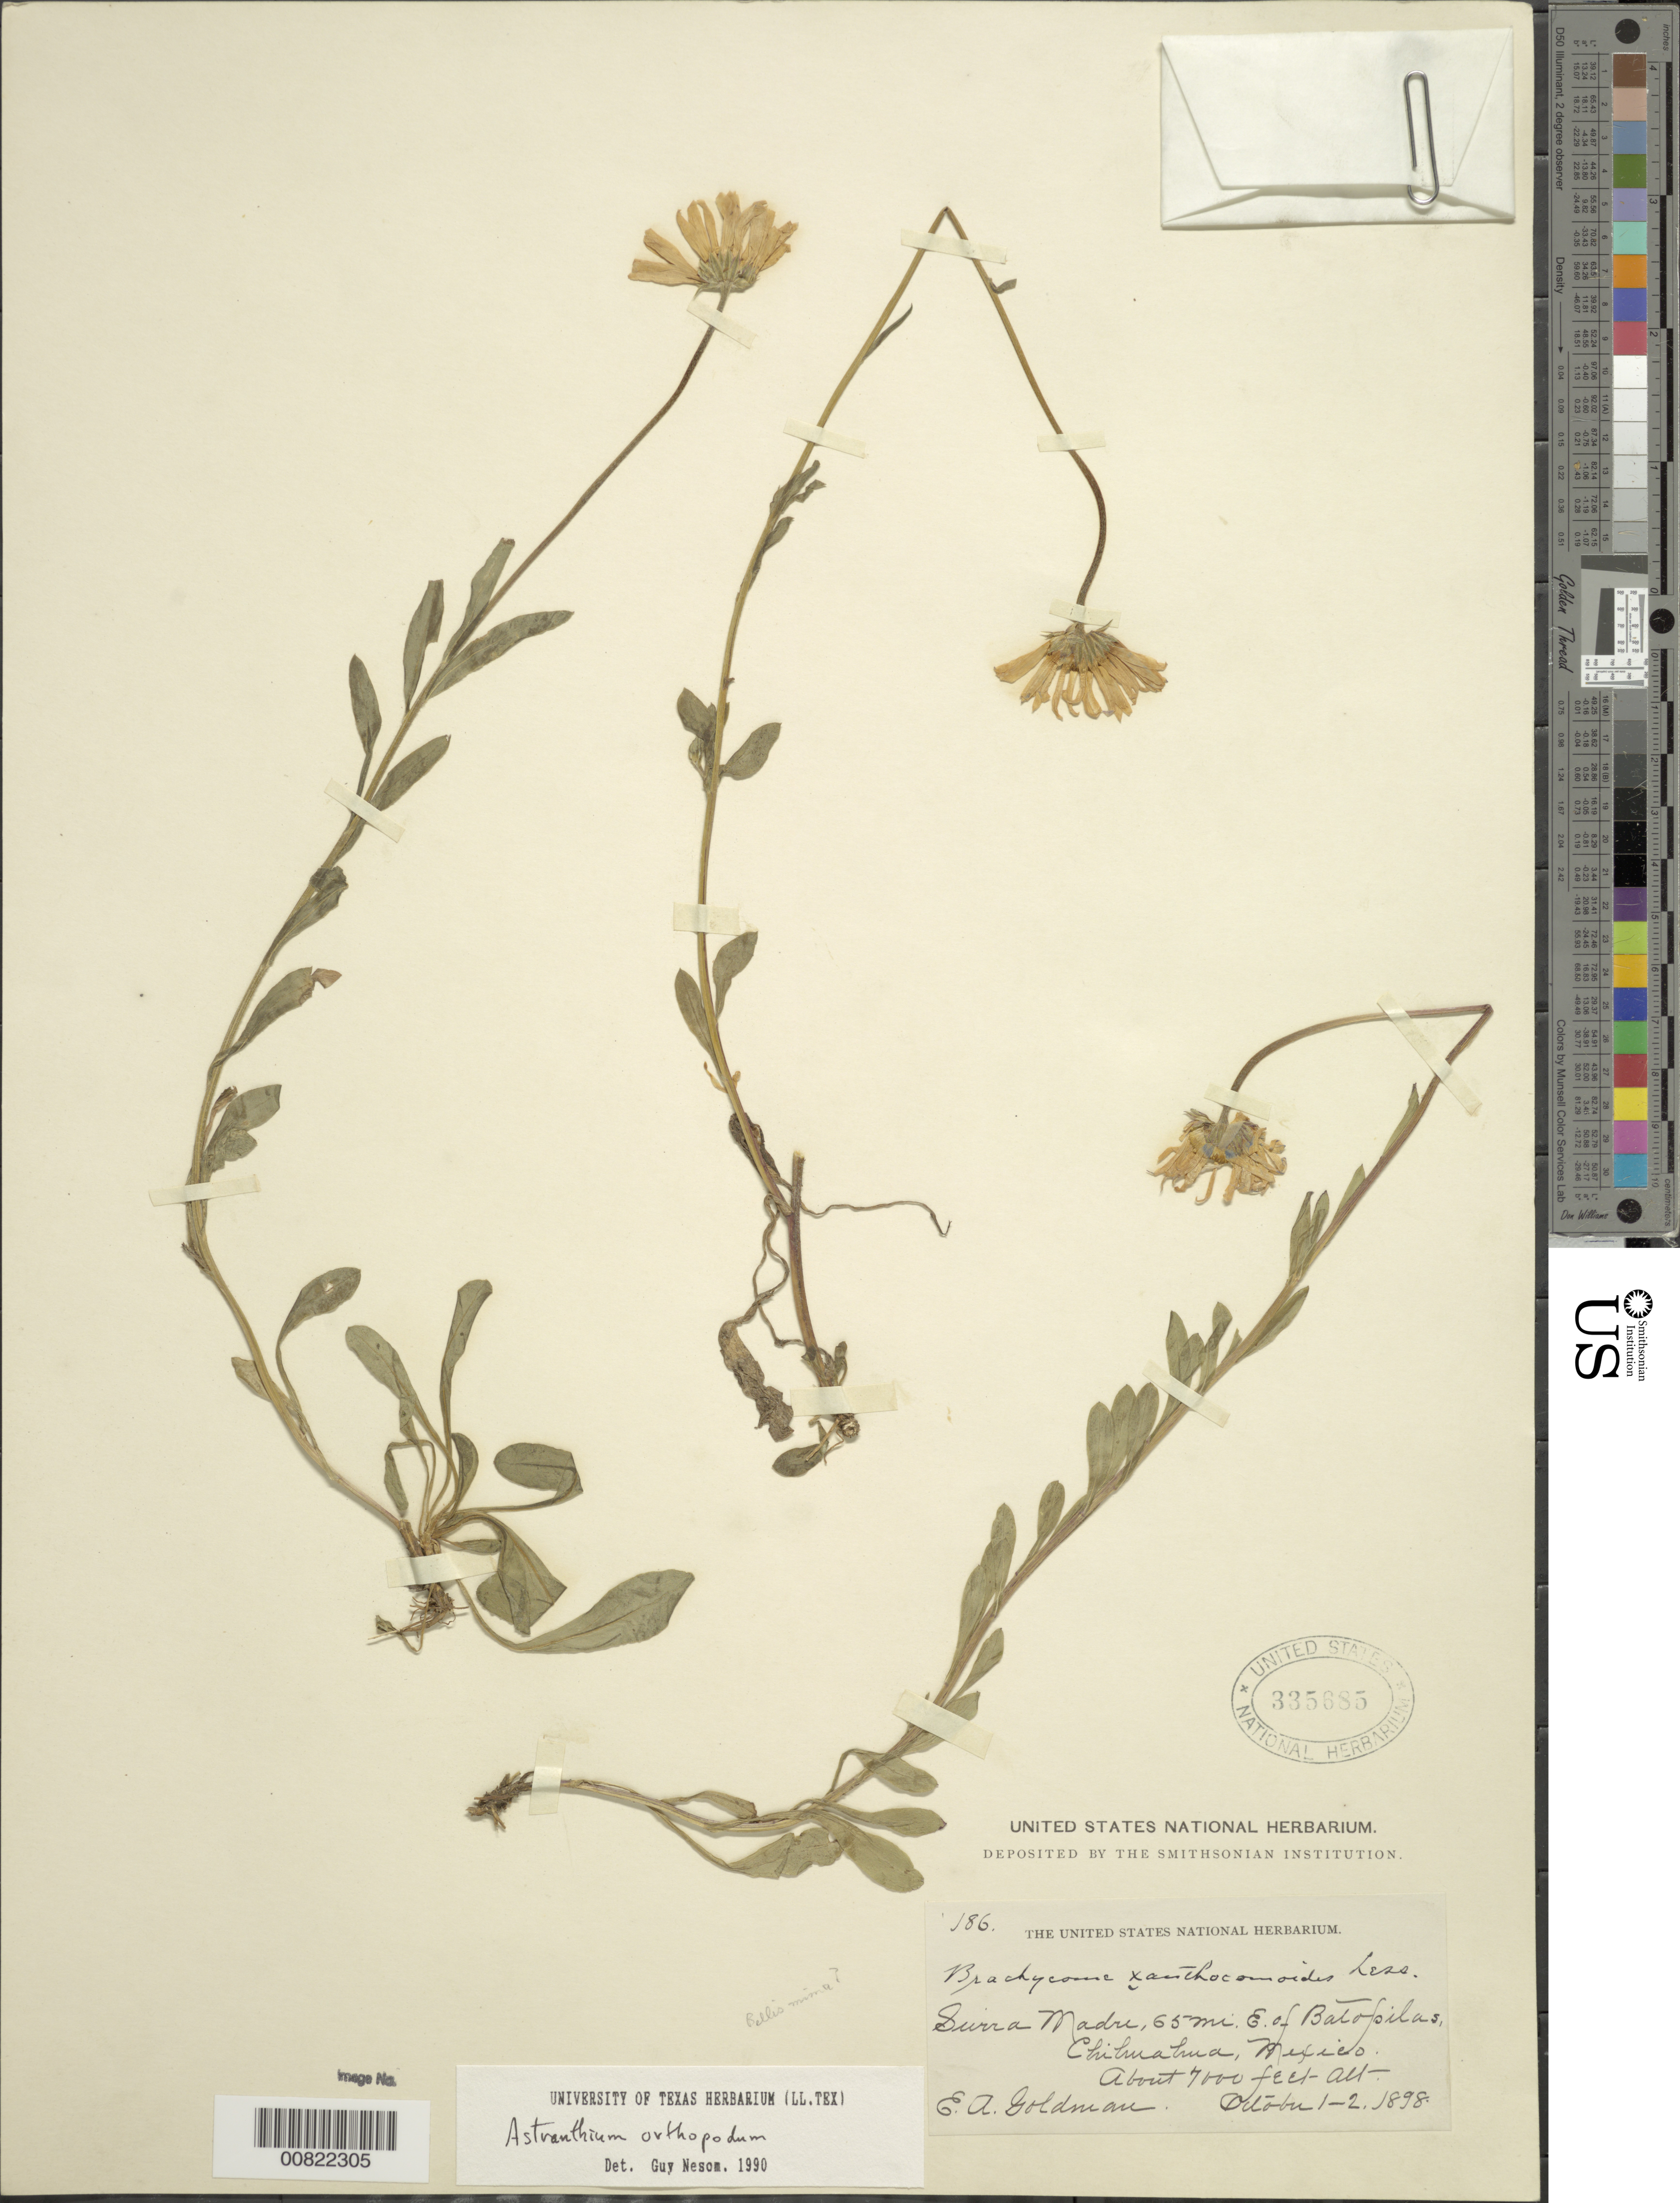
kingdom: Plantae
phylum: Tracheophyta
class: Magnoliopsida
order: Asterales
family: Asteraceae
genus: Astranthium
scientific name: Astranthium orthopodum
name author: (B.L. Rob.) Larsen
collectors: E. A. Goldman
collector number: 186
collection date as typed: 01 Oct 1898 to 02 Oct 1898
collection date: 1898-10-01/1898-10-02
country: Mexico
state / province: Chihuahua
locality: Sierra Madre, 65 mi. E of Batopilas, Chihuahua.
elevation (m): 2134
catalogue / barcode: US 335685